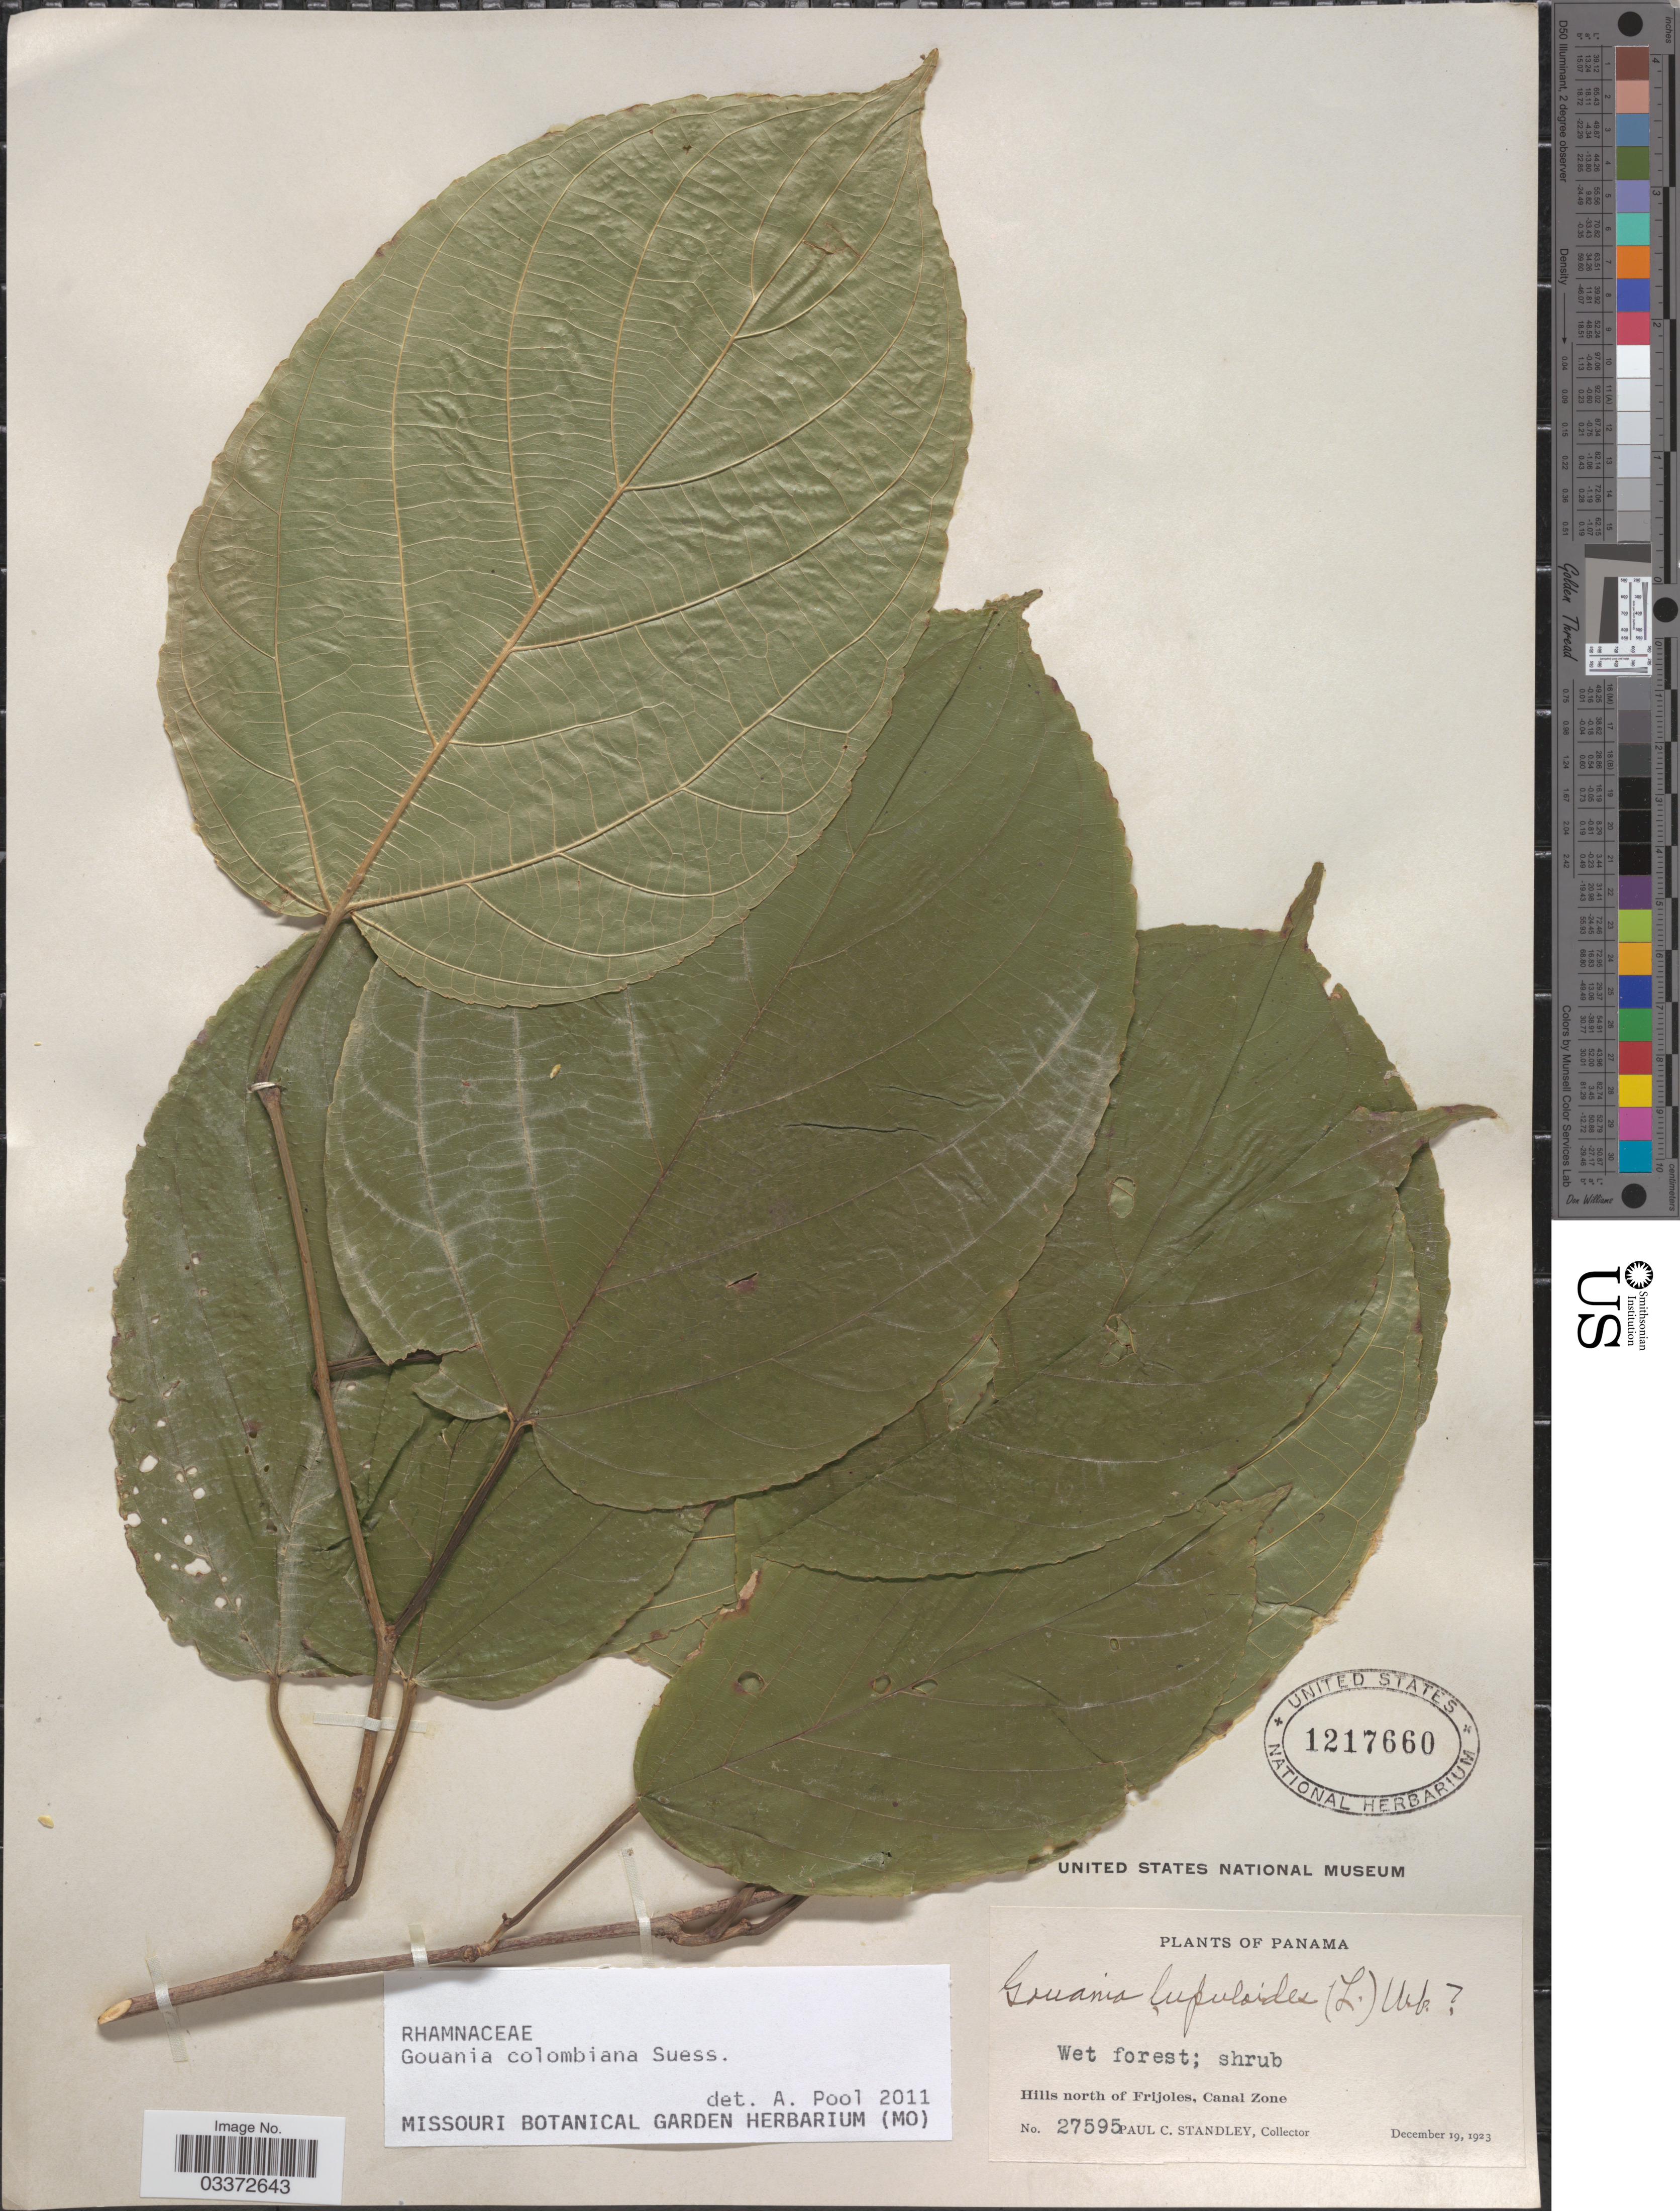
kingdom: Plantae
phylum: Tracheophyta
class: Magnoliopsida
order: Rosales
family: Rhamnaceae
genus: Gouania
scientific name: Gouania colombiana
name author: Suess.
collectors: P. C. Standley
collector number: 27585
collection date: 1923-12-19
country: Panama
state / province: Colón / Panamá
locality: Hills north of Frijoles, Canal Zone.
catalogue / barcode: US 1217660